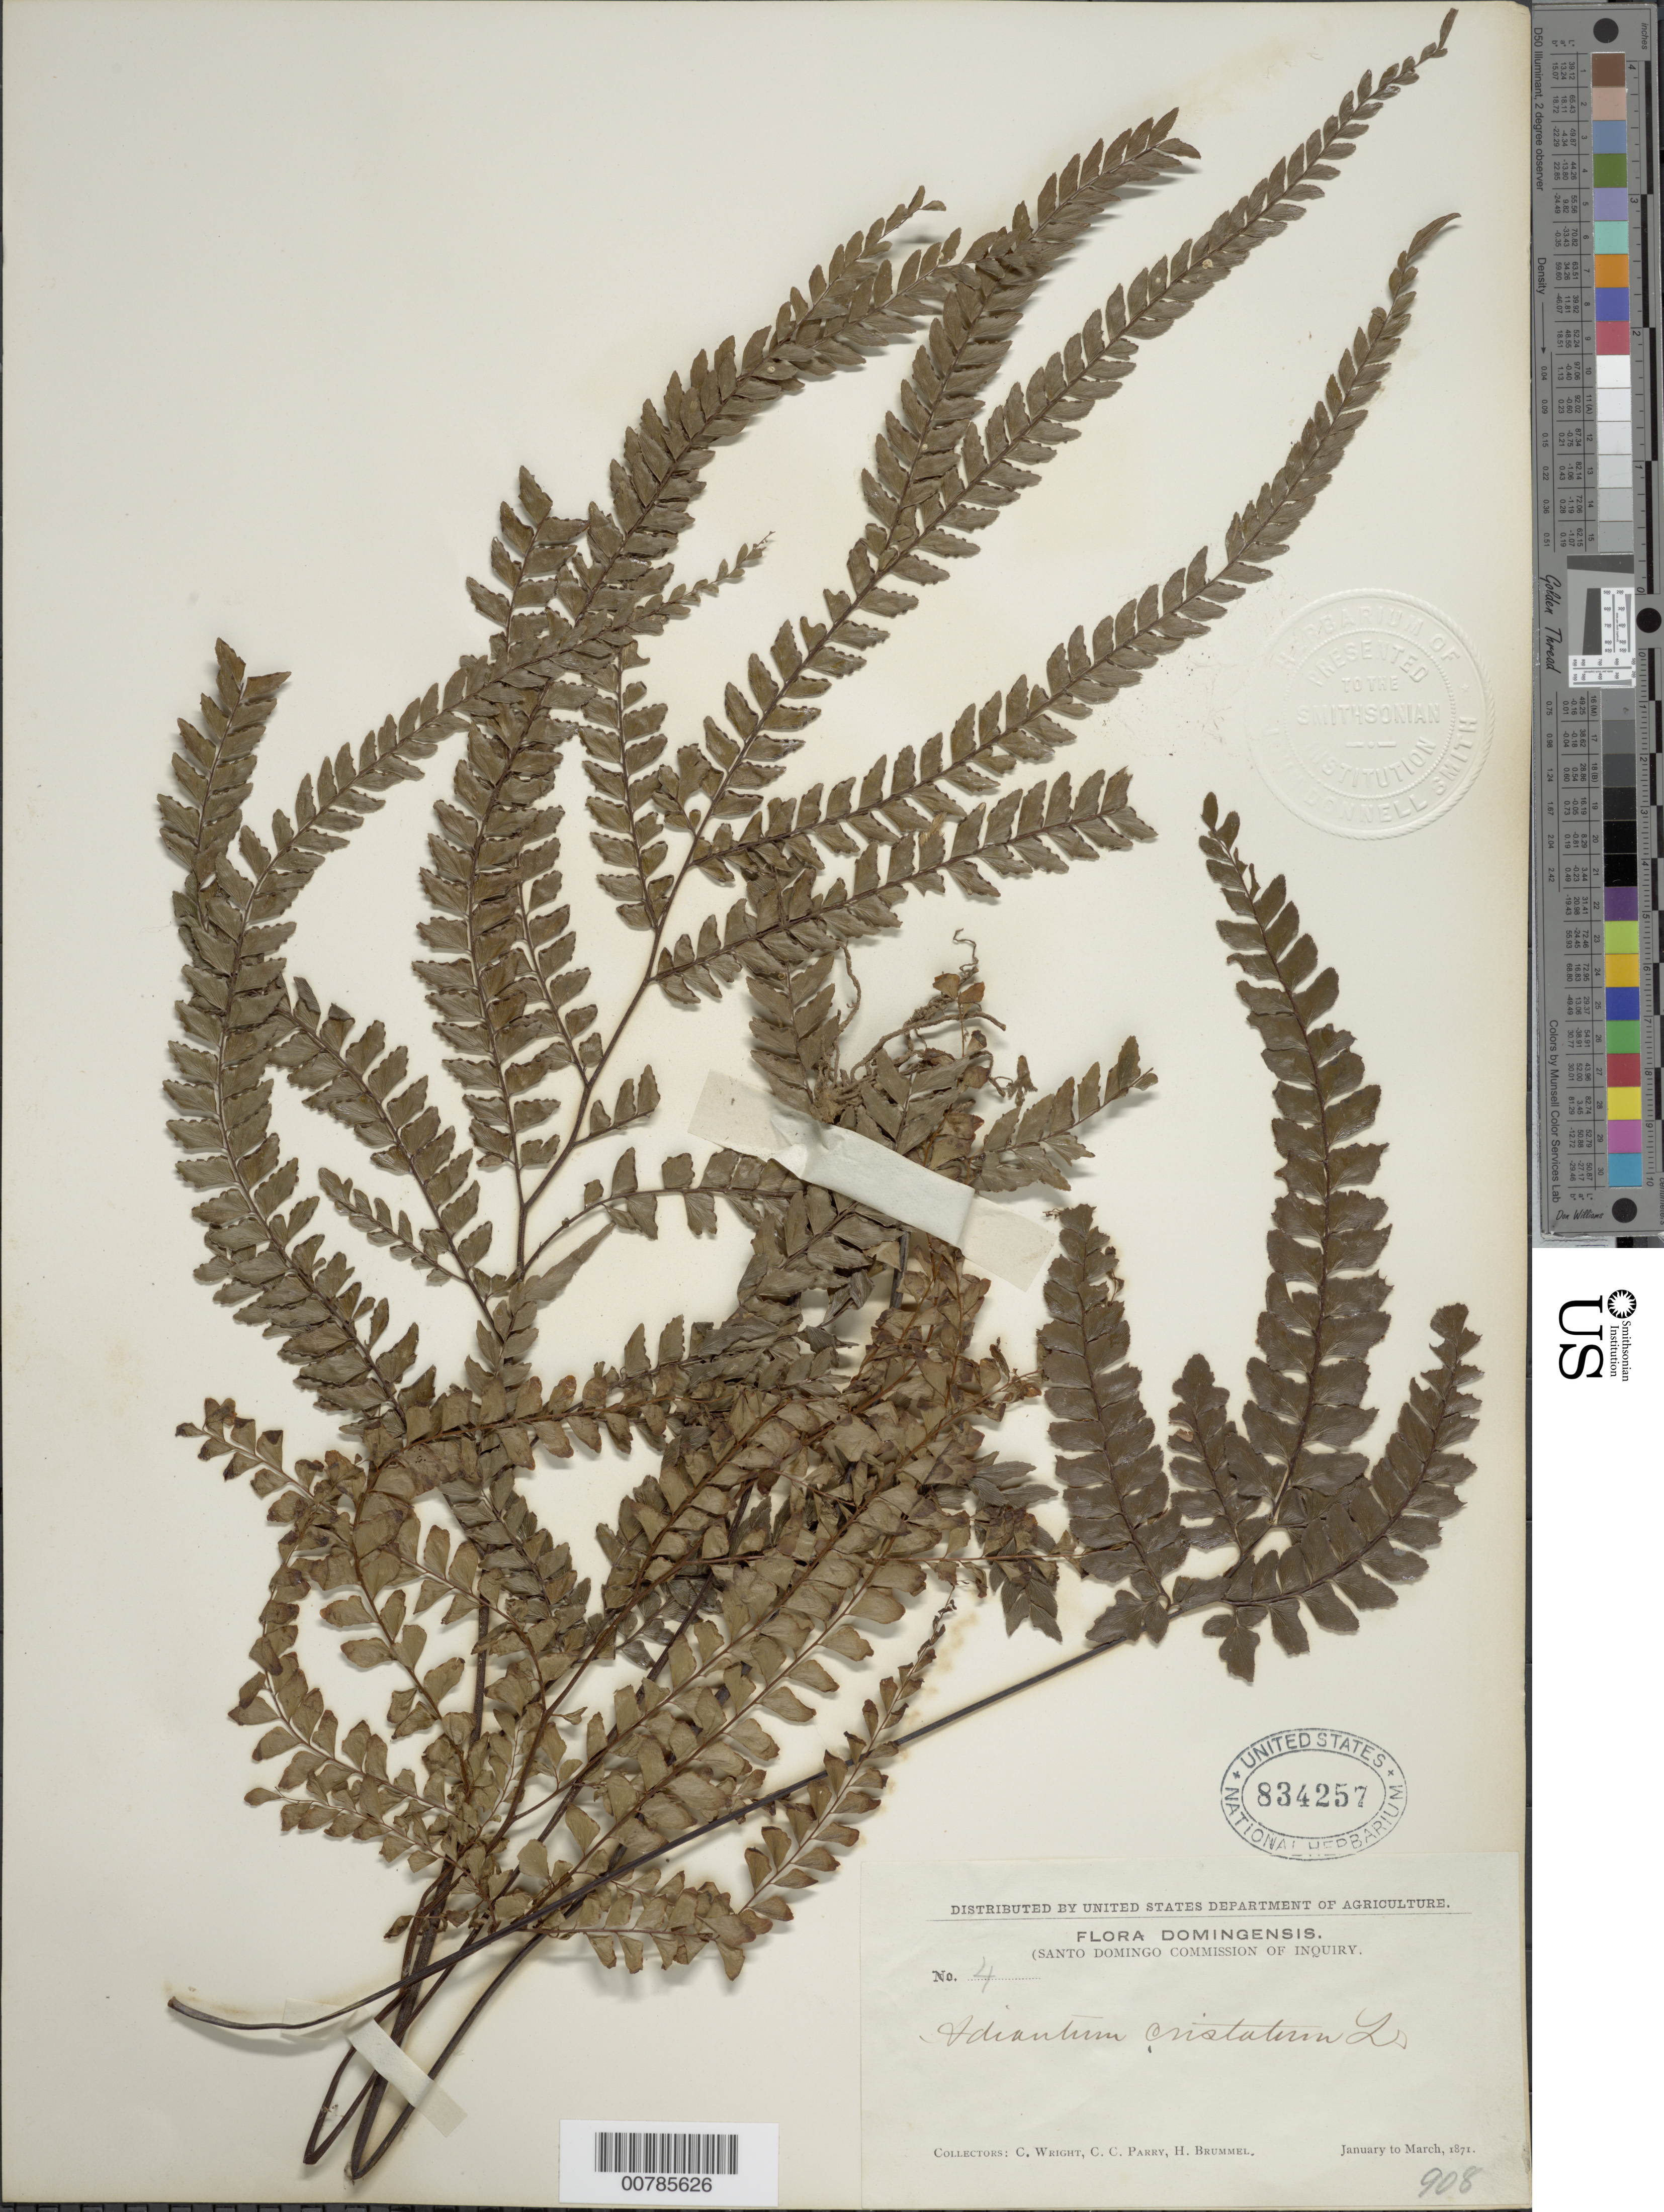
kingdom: Plantae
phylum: Tracheophyta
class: Polypodiopsida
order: Polypodiales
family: Pteridaceae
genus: Adiantum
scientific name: Adiantum pyramidale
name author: (L.) Willd.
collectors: C. Wright, C. C. Parry & H. Brummel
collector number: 4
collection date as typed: Jan 1871 to -- Mar 1871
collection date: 1871-01/1871-03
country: Dominican Republic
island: Hispaniola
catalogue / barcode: US 834257